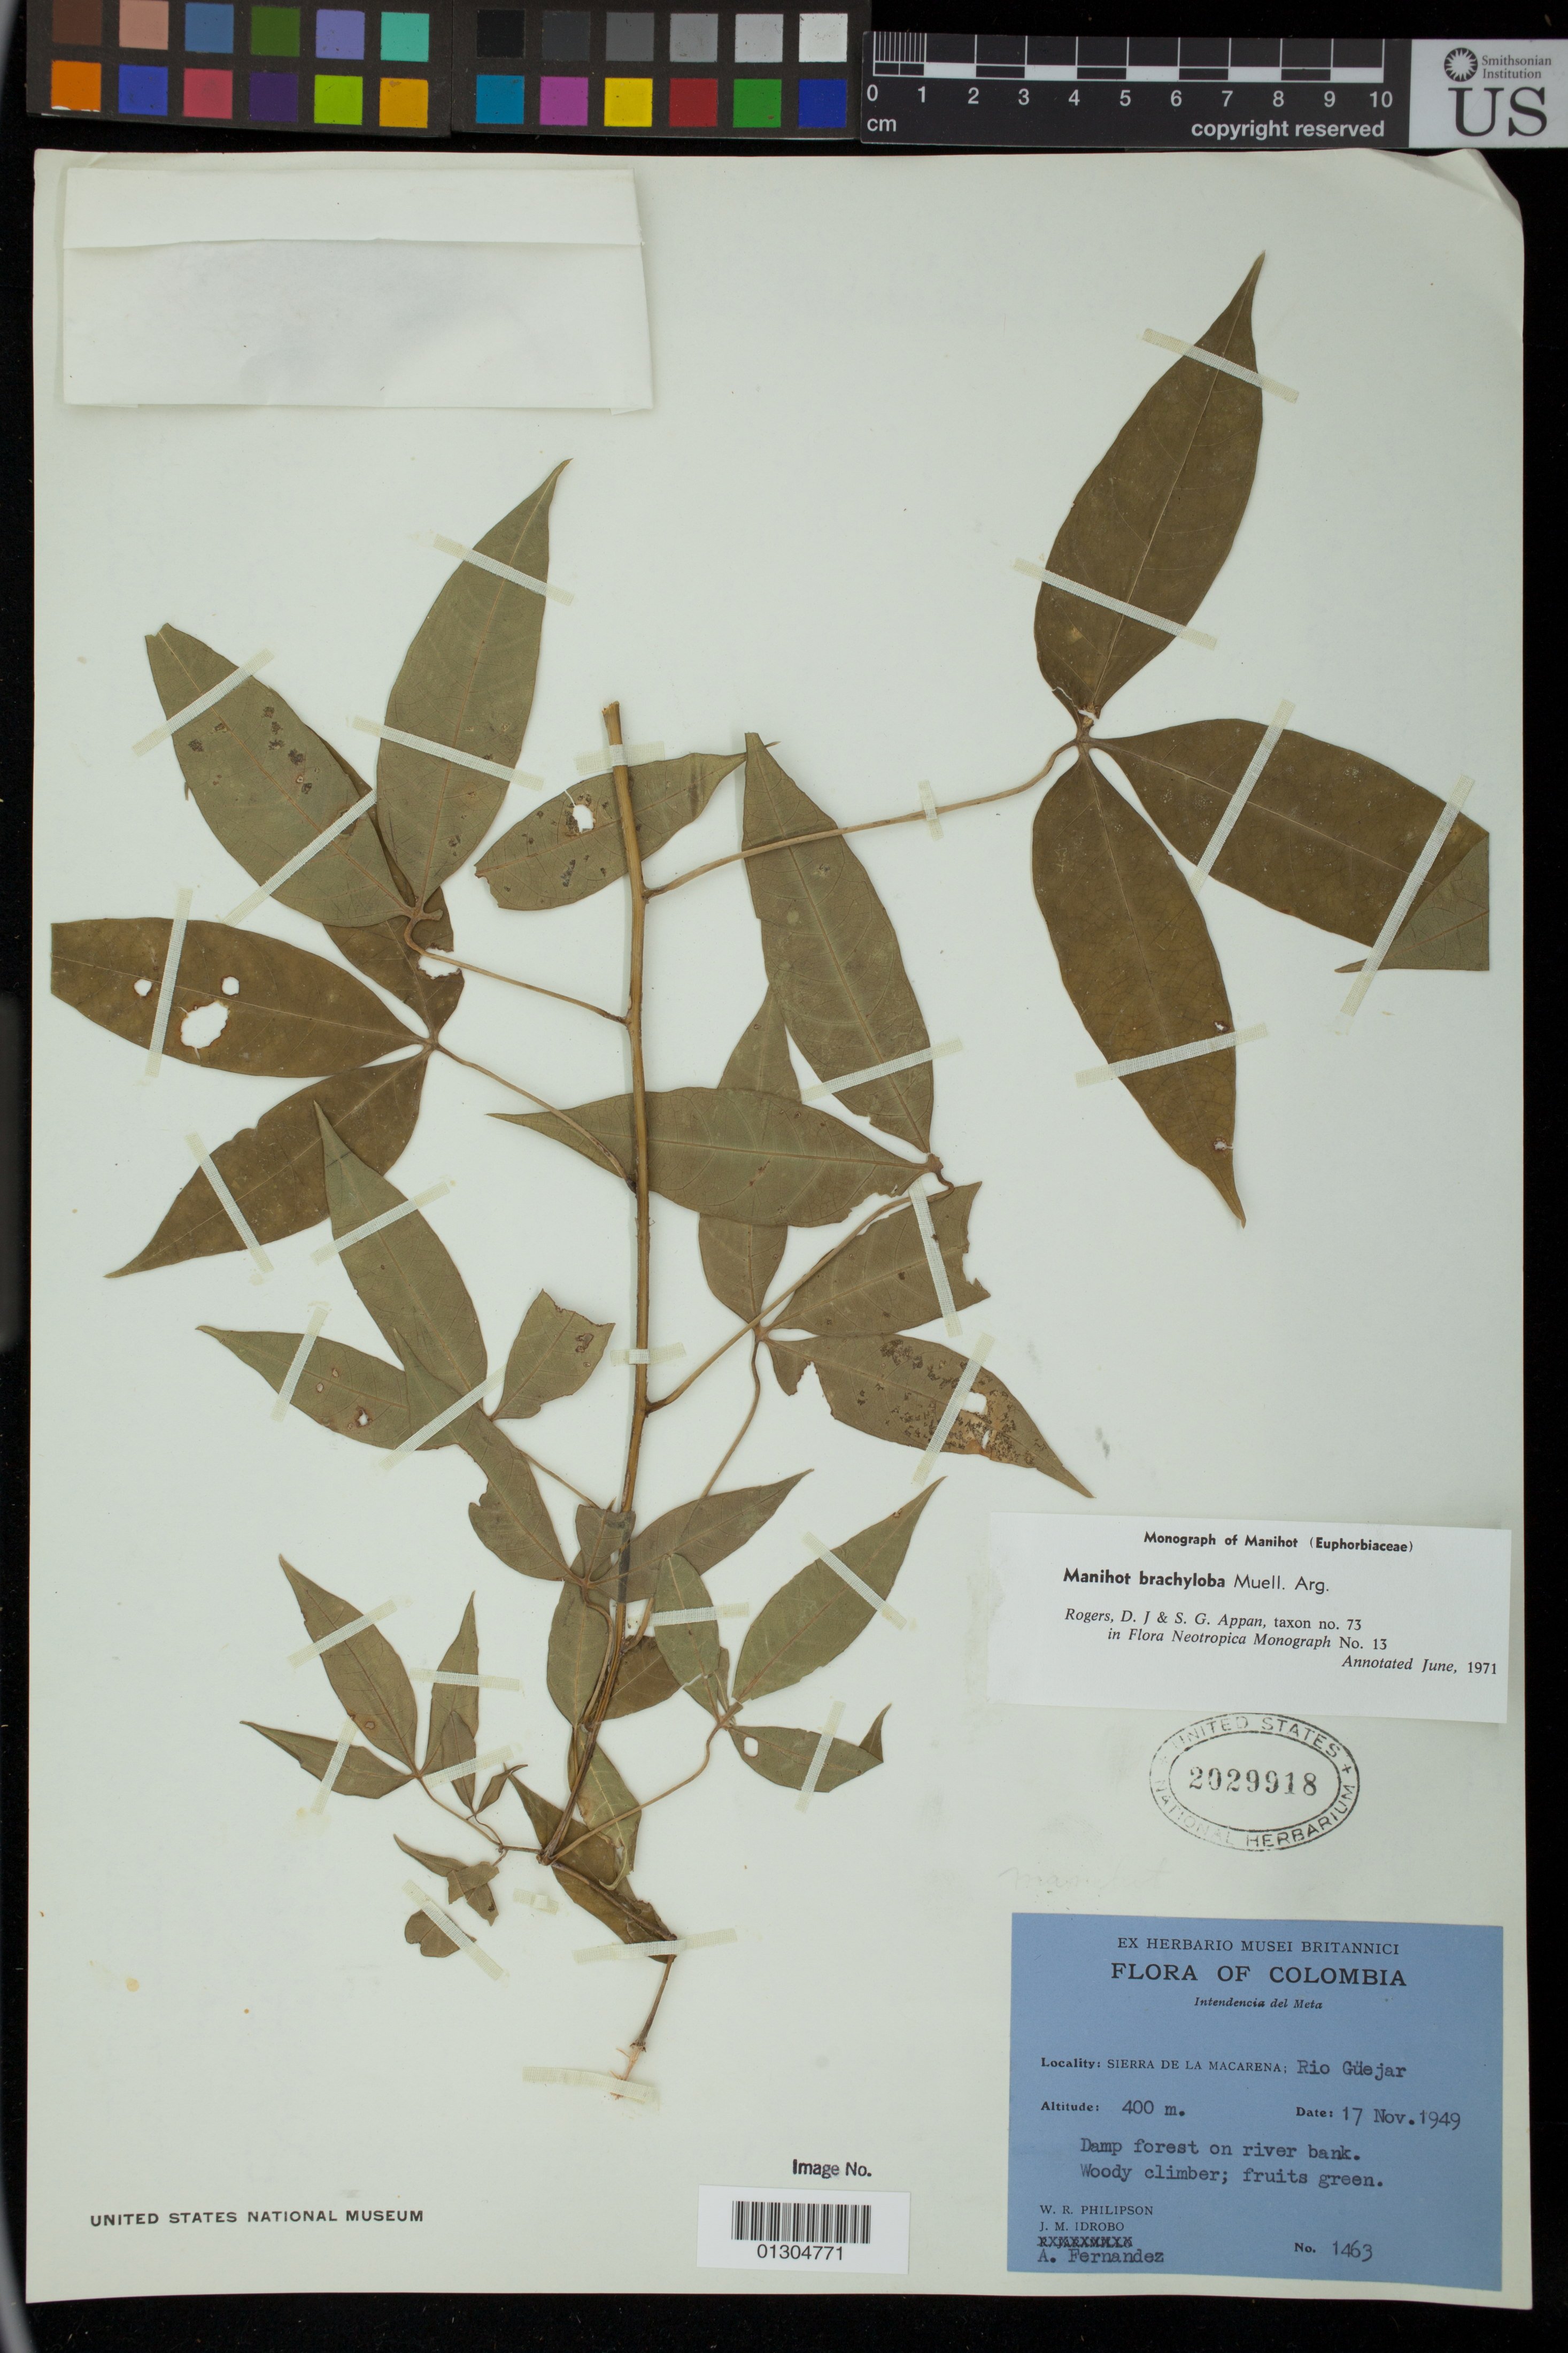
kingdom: Plantae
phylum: Tracheophyta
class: Magnoliopsida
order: Malpighiales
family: Euphorbiaceae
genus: Manihot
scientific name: Manihot brachyloba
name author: Müll. Arg.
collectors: W. R. Philipson, J. M. Idrobo & A. Fernandes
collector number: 1463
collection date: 1949-11-17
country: Colombia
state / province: Meta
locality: Sierra de la Macarena: Rio Guejar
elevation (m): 400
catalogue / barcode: US 2029918